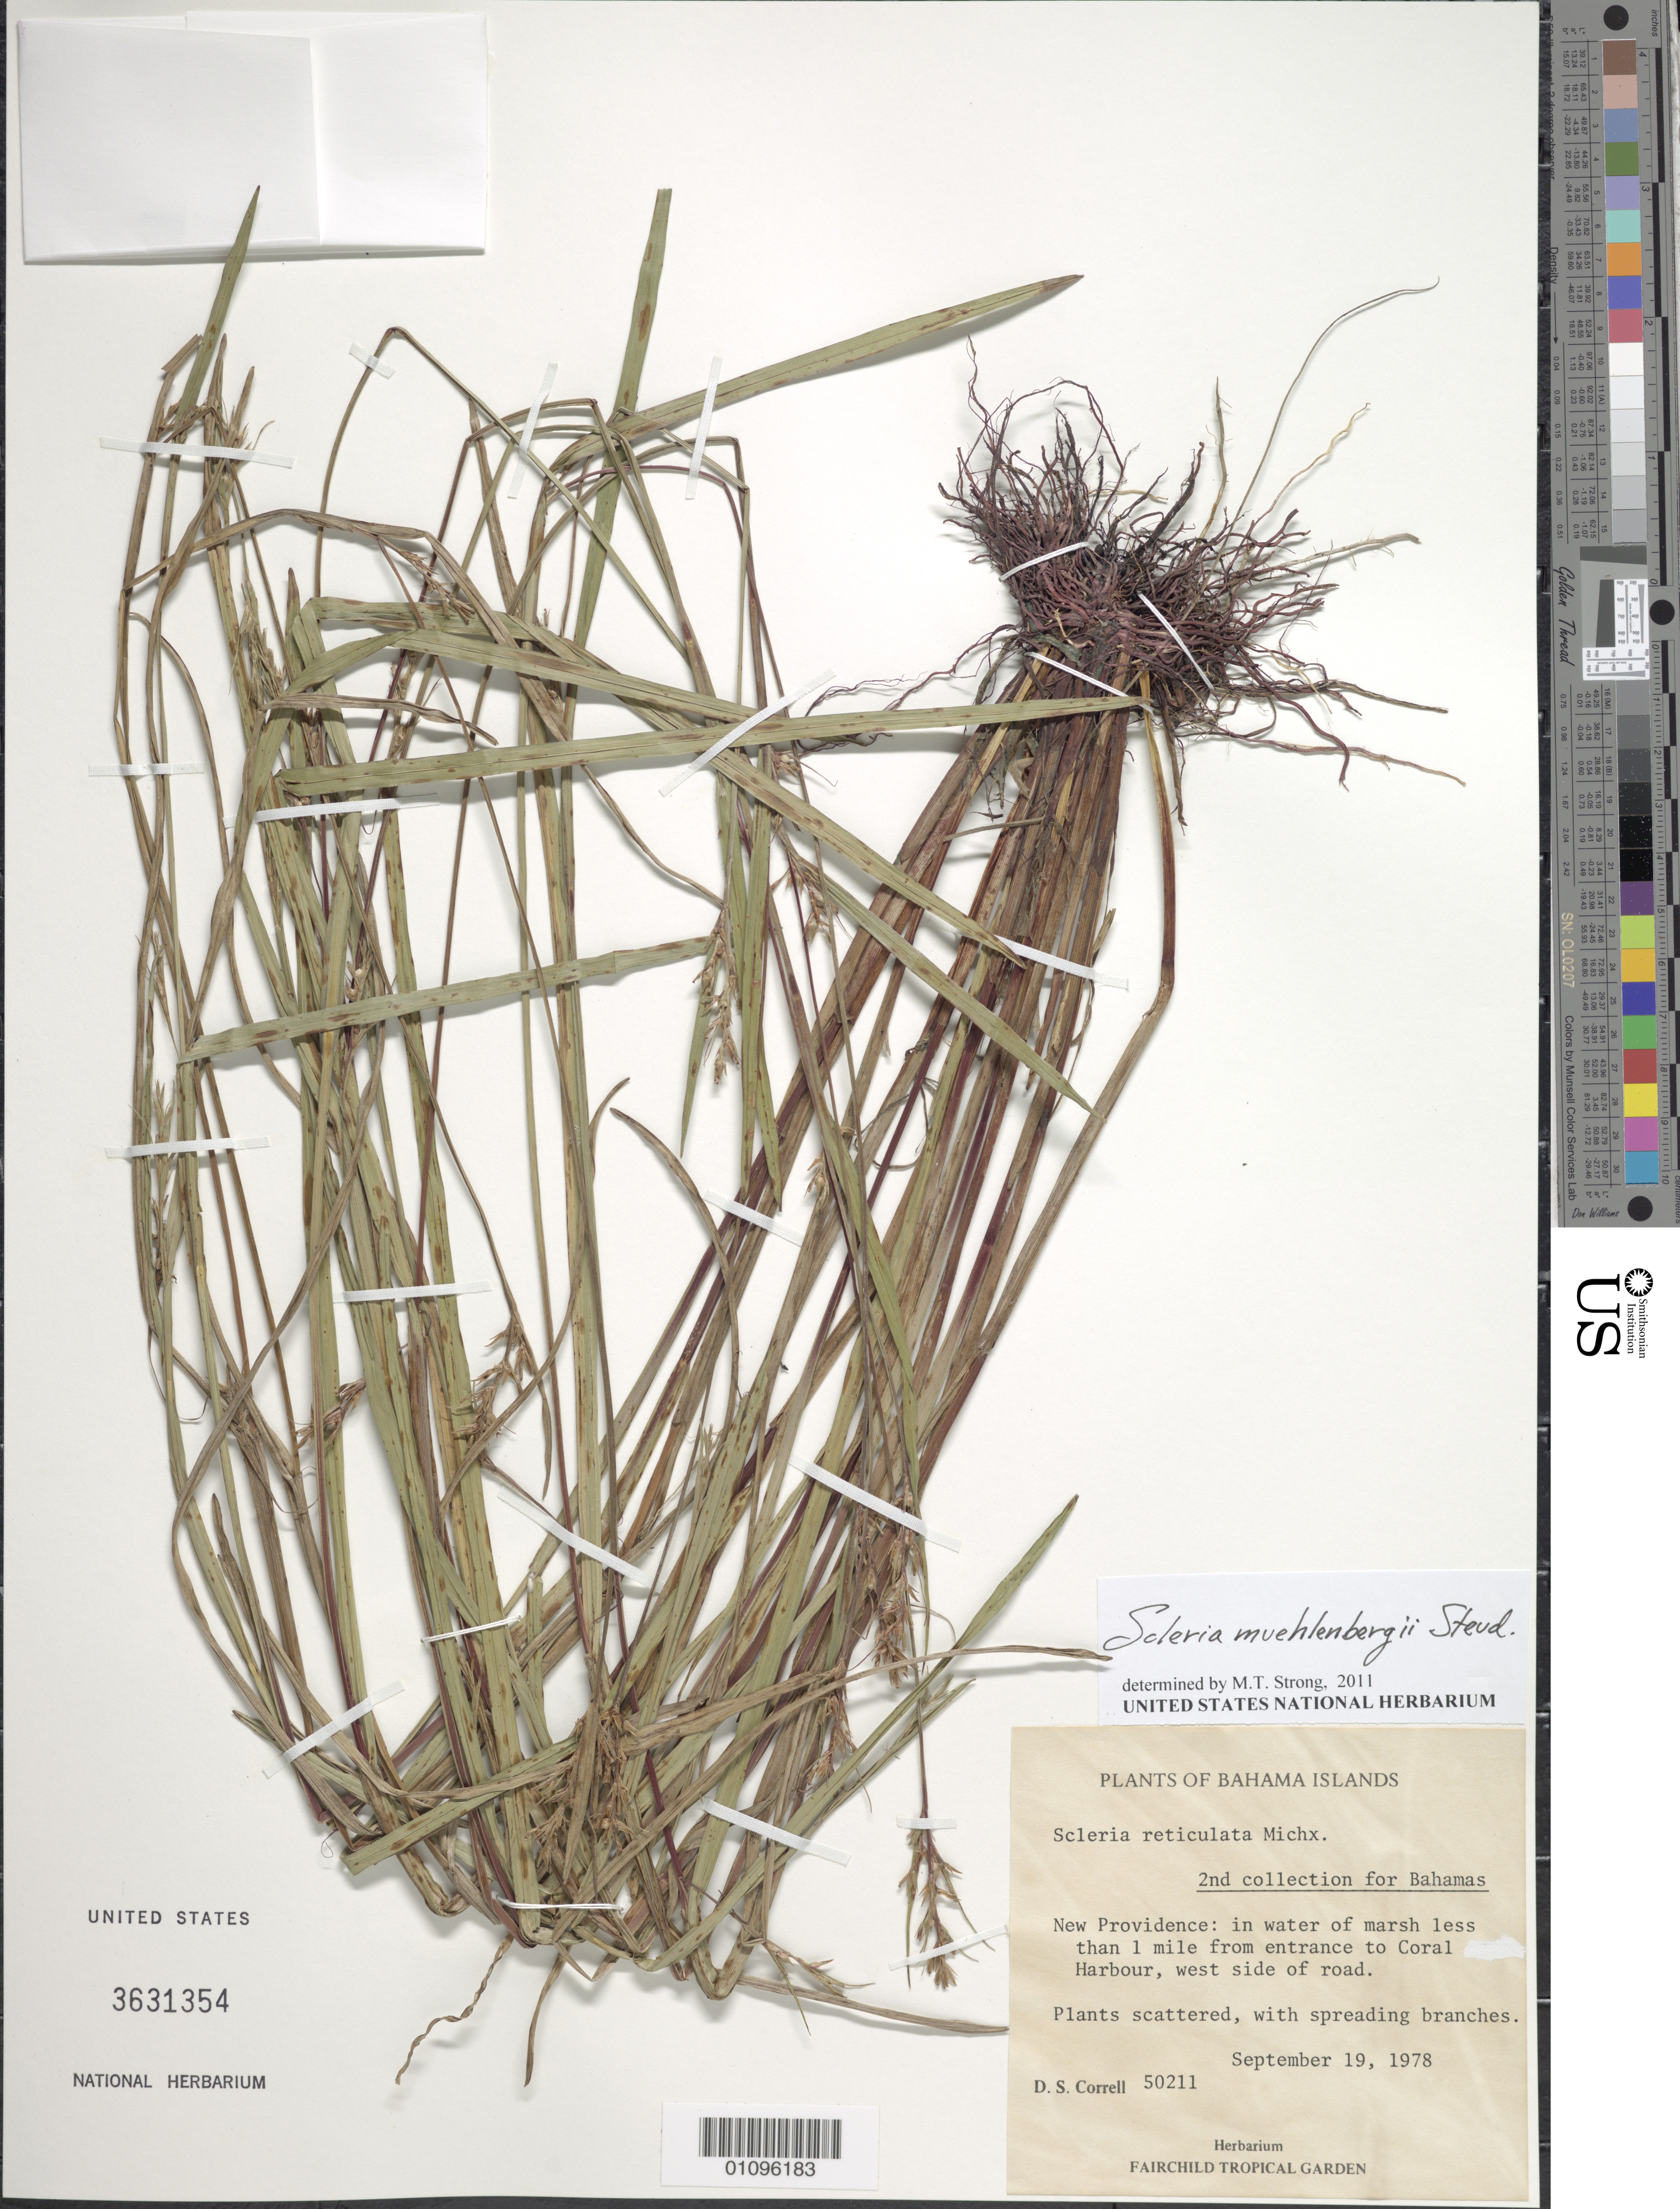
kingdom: Plantae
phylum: Tracheophyta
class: Liliopsida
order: Poales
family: Cyperaceae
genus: Scleria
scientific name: Scleria muehlenbergii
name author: Steud.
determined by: Strong, M. T., (US), Smithsonian Institution - National Museum of Natural History (UNITED STATES)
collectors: D. S. Correll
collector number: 50211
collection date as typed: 19 Sep 1978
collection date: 1978-09-19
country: Bahamas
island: New Providence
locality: Coral Harbour, less than 1 mile from entrance on W side of road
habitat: In water of marsh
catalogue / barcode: US 3631354